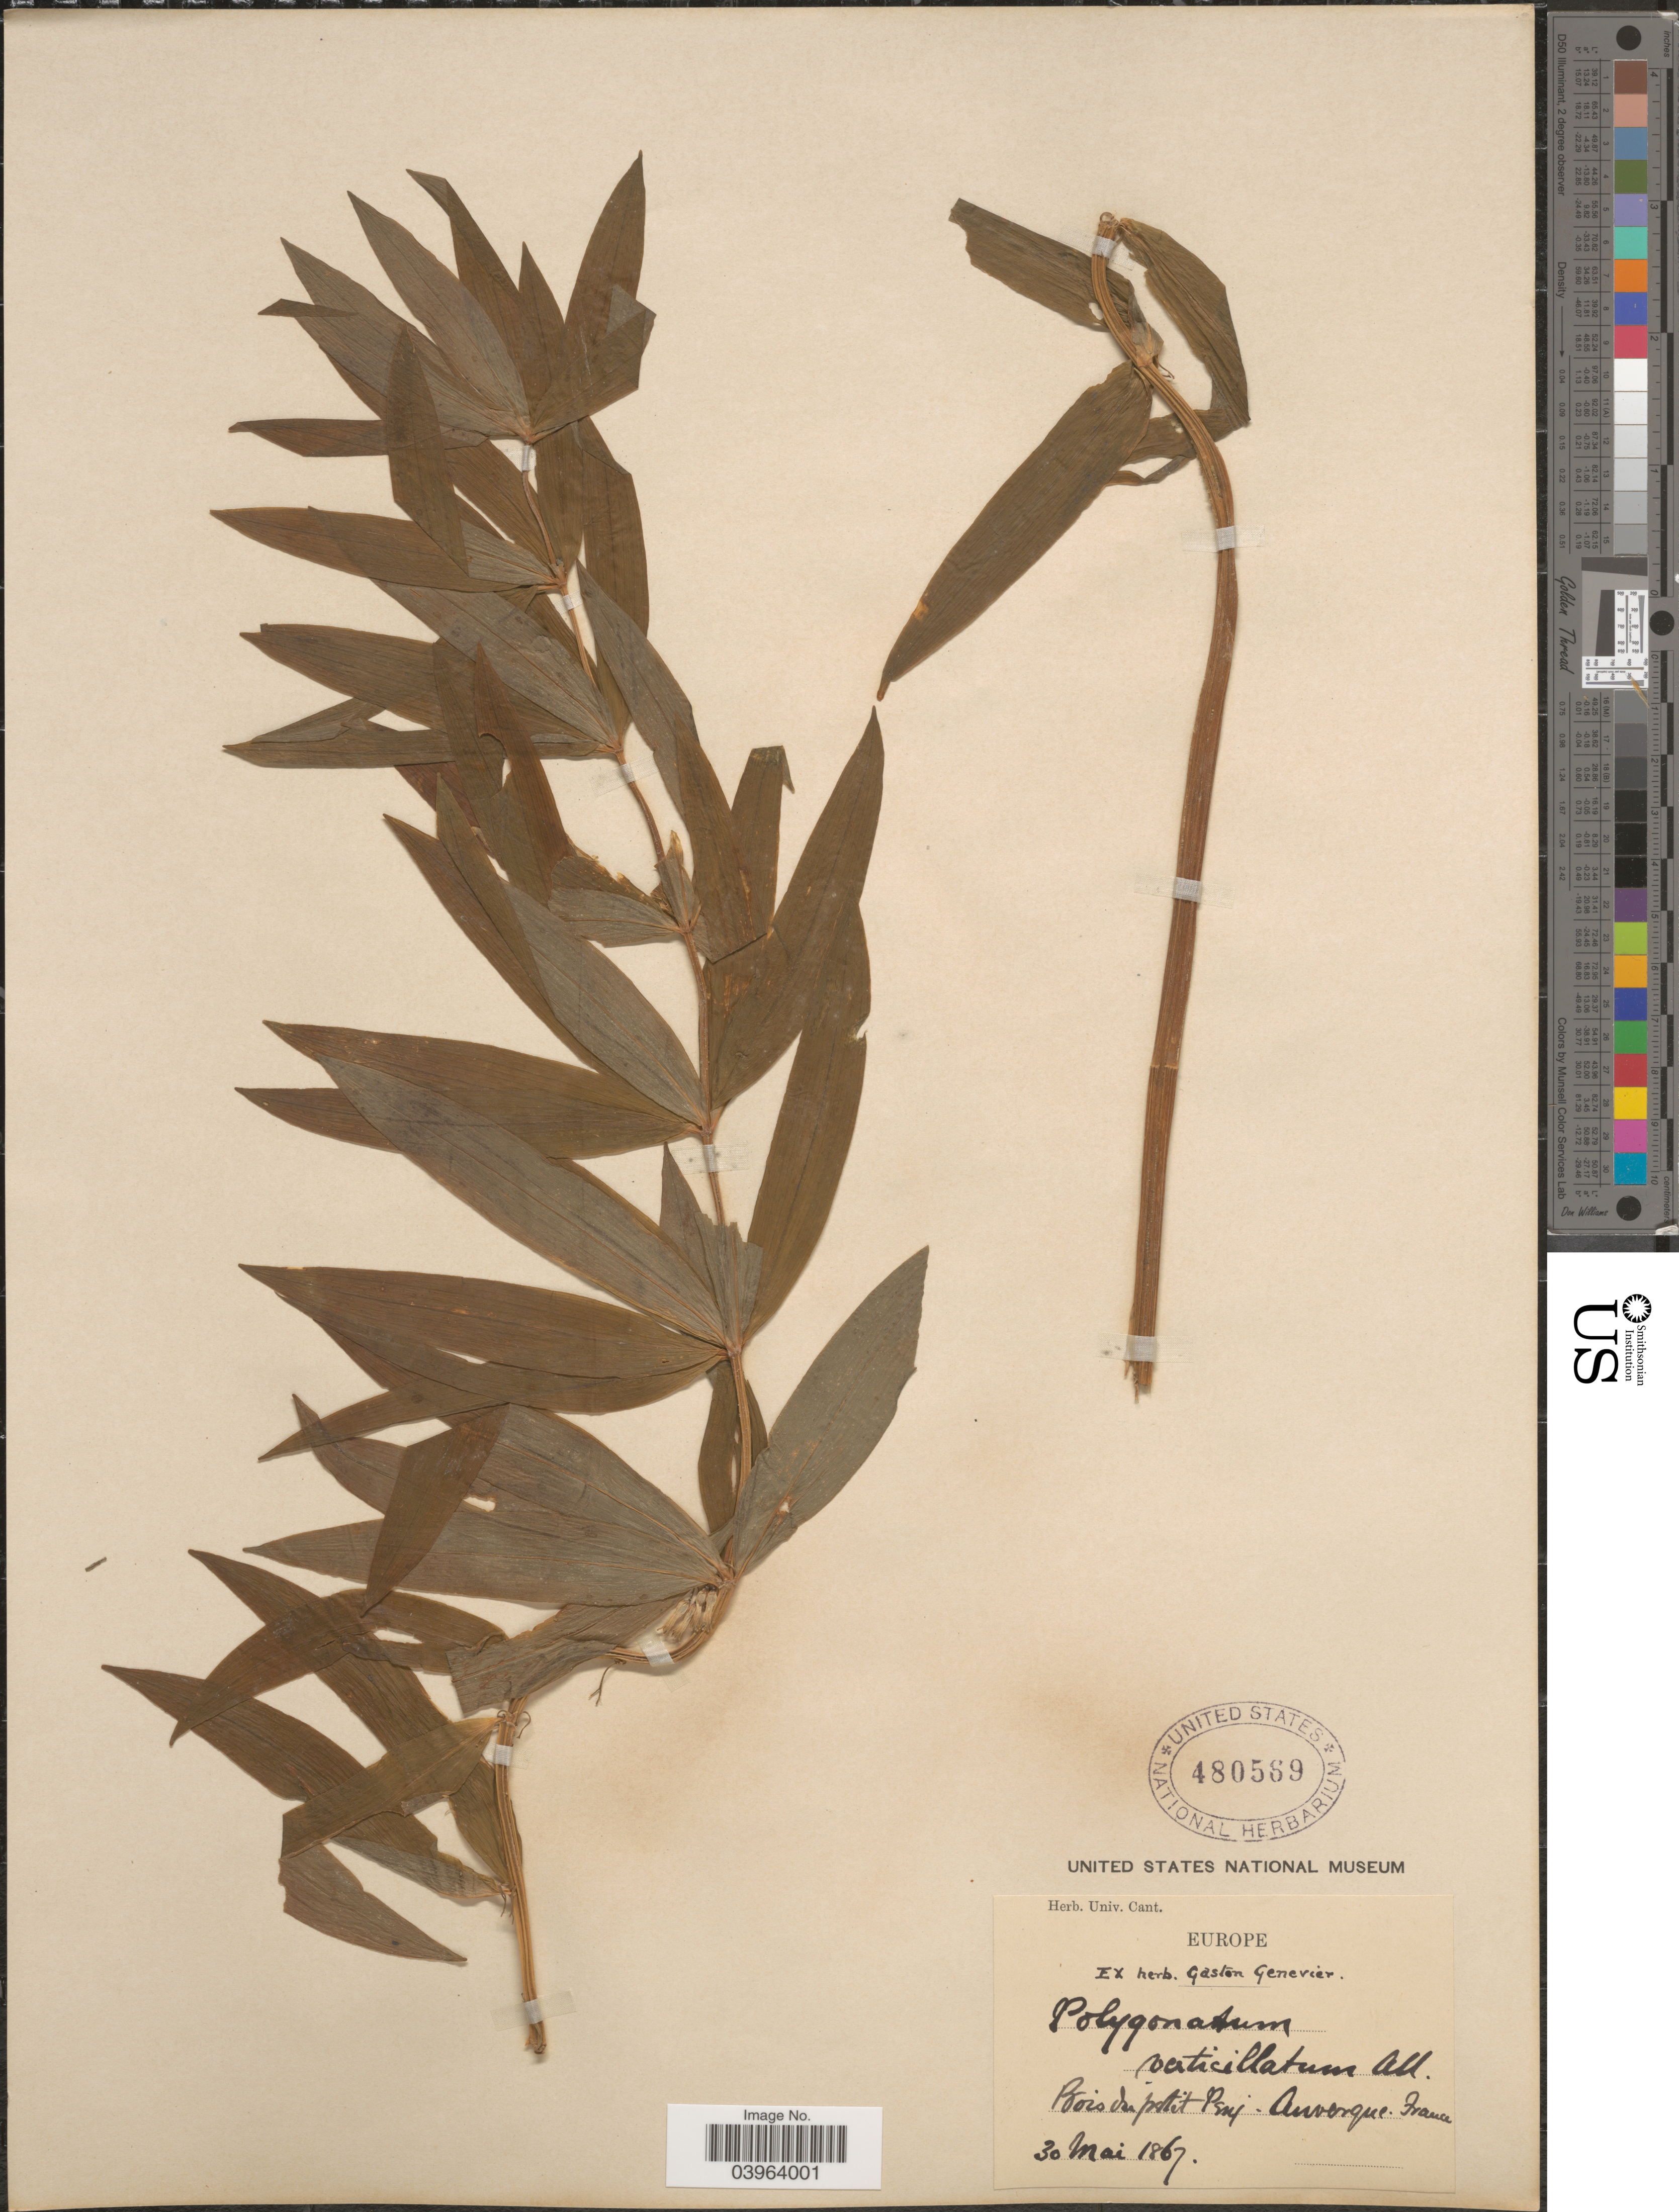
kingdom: Plantae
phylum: Tracheophyta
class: Liliopsida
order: Asparagales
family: Asparagaceae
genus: Polygonatum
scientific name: Polygonatum verticillatum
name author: (L.) All.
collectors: ex herb. G. Genevier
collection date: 1867-05-30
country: France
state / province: Auvergne-Rhône-Alpes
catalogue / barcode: US 480569